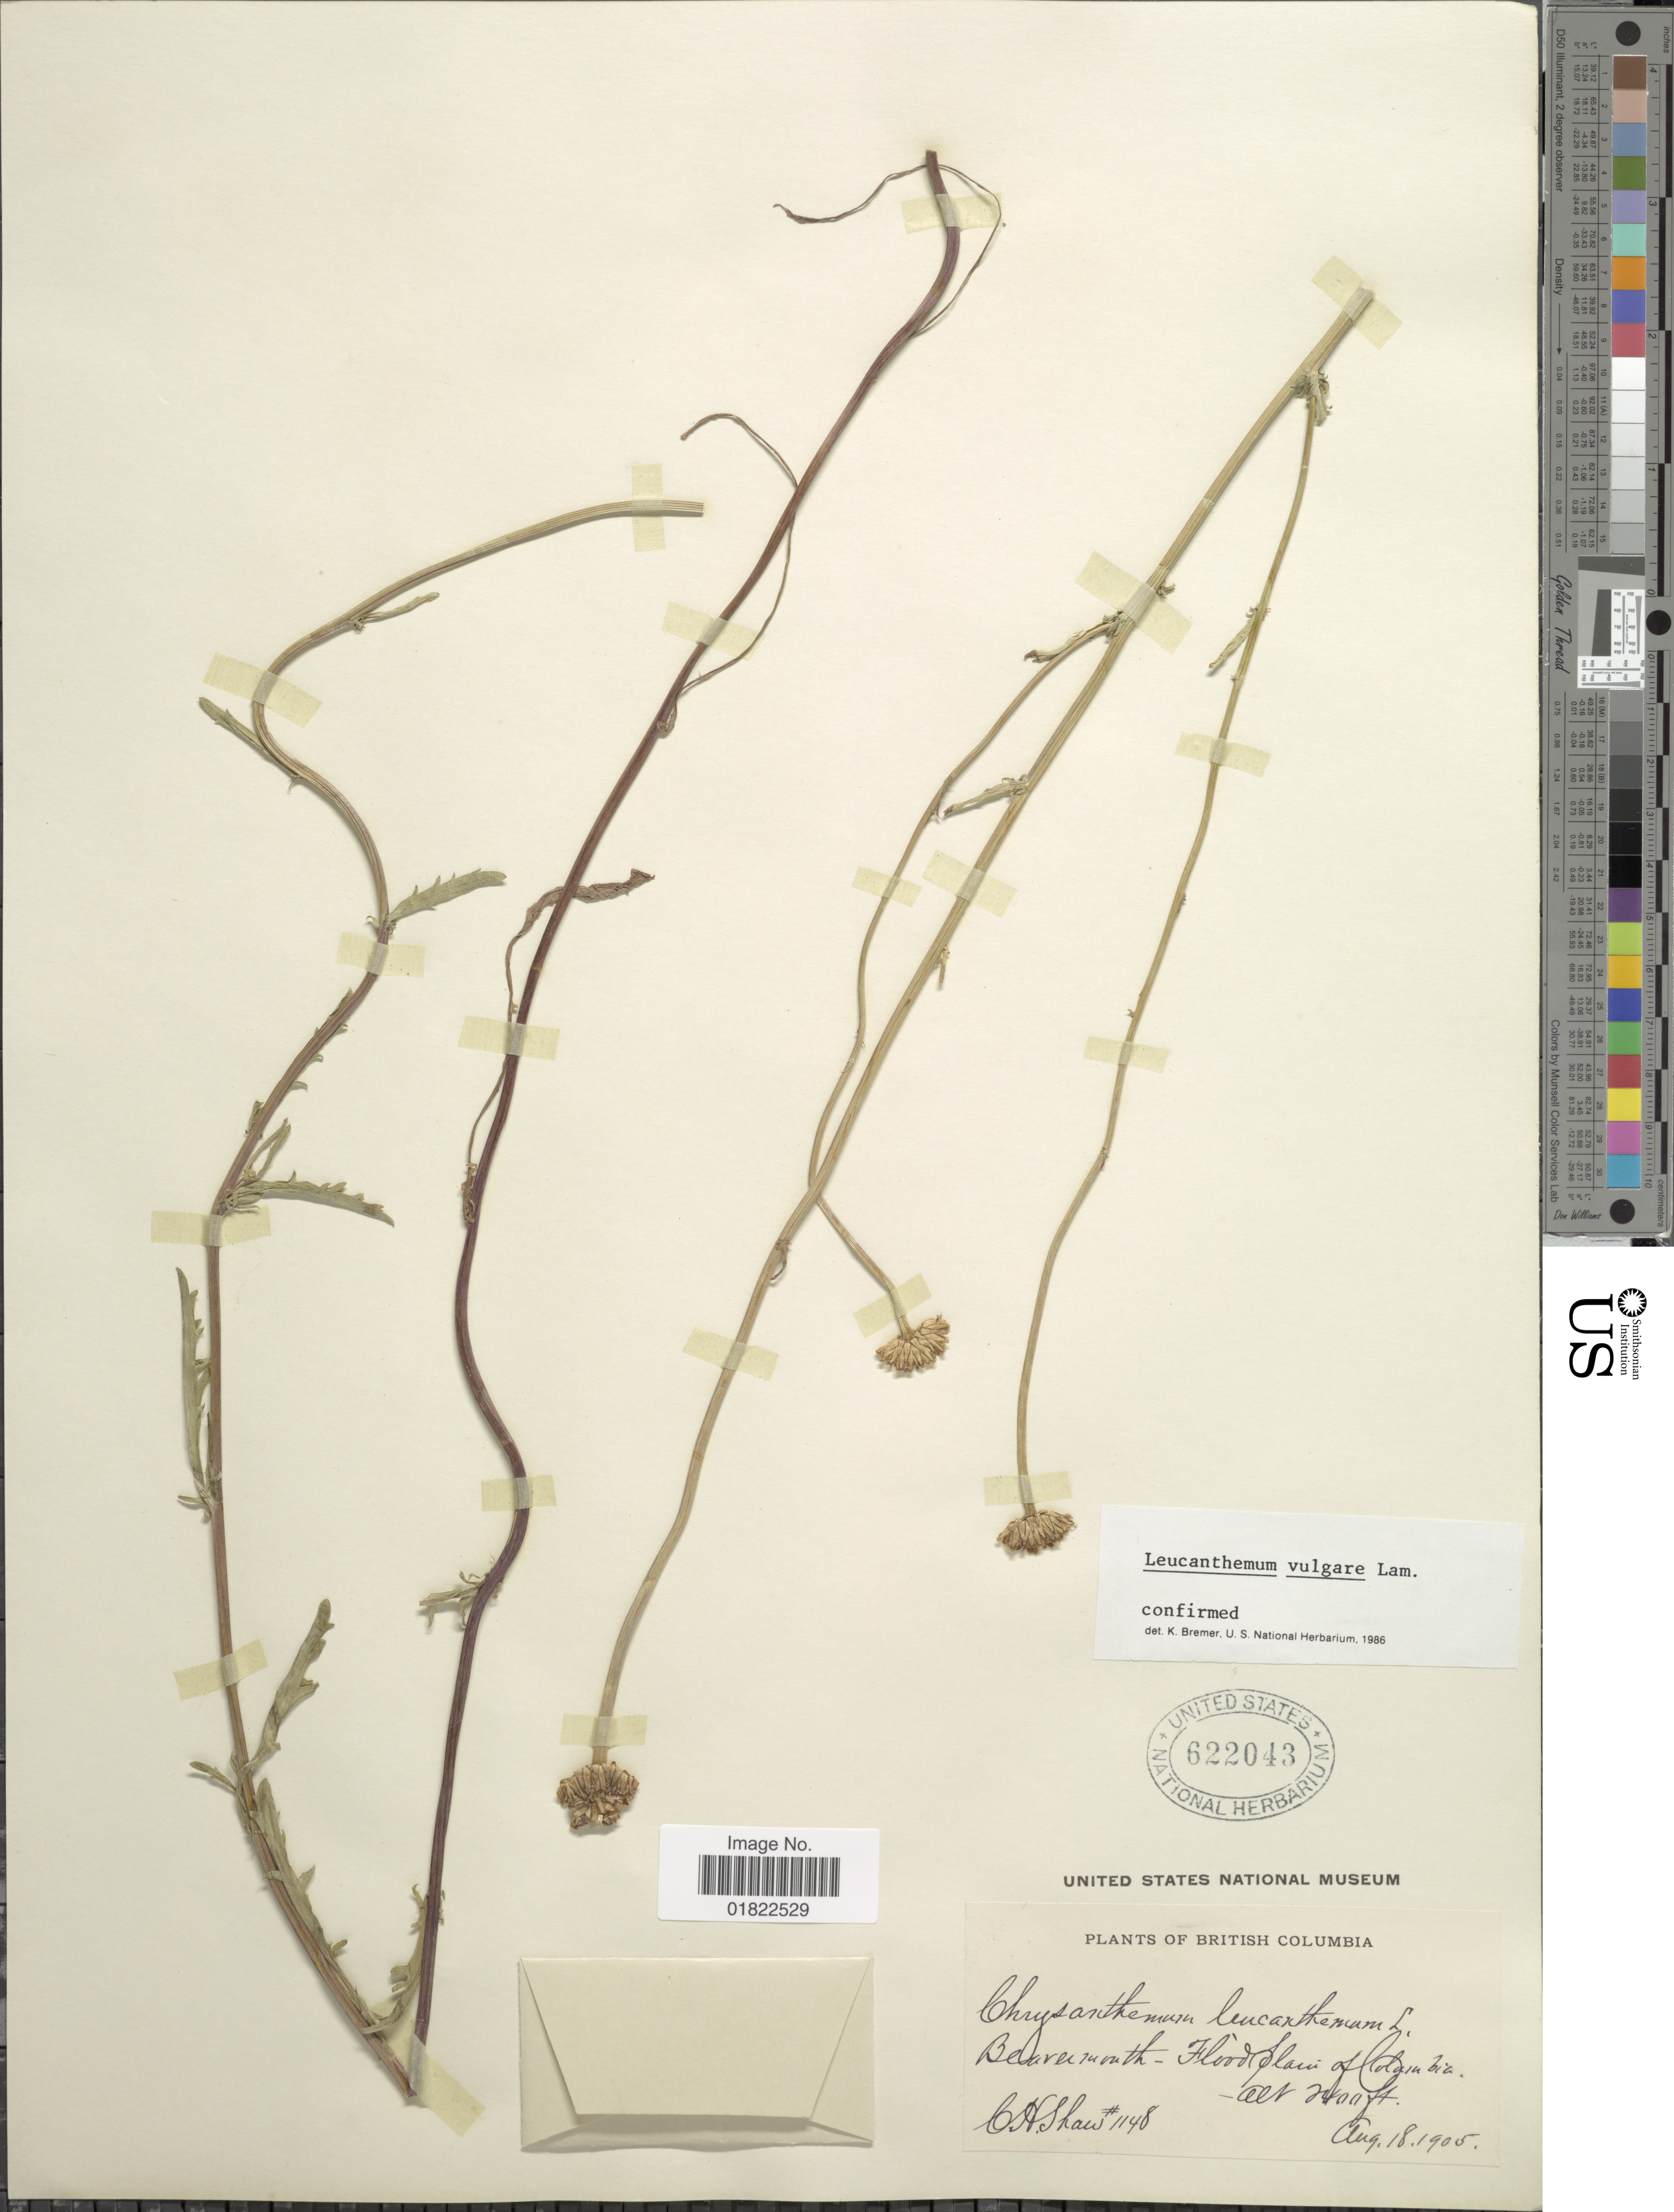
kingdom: Plantae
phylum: Tracheophyta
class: Magnoliopsida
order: Asterales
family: Asteraceae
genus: Leucanthemum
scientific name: Leucanthemum vulgare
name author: Lam.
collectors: C. H. Shaw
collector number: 1148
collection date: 1905-08-18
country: Canada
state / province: British Columbia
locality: Beaver mouth - Floodplain of Columbia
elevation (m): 732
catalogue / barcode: US 622043